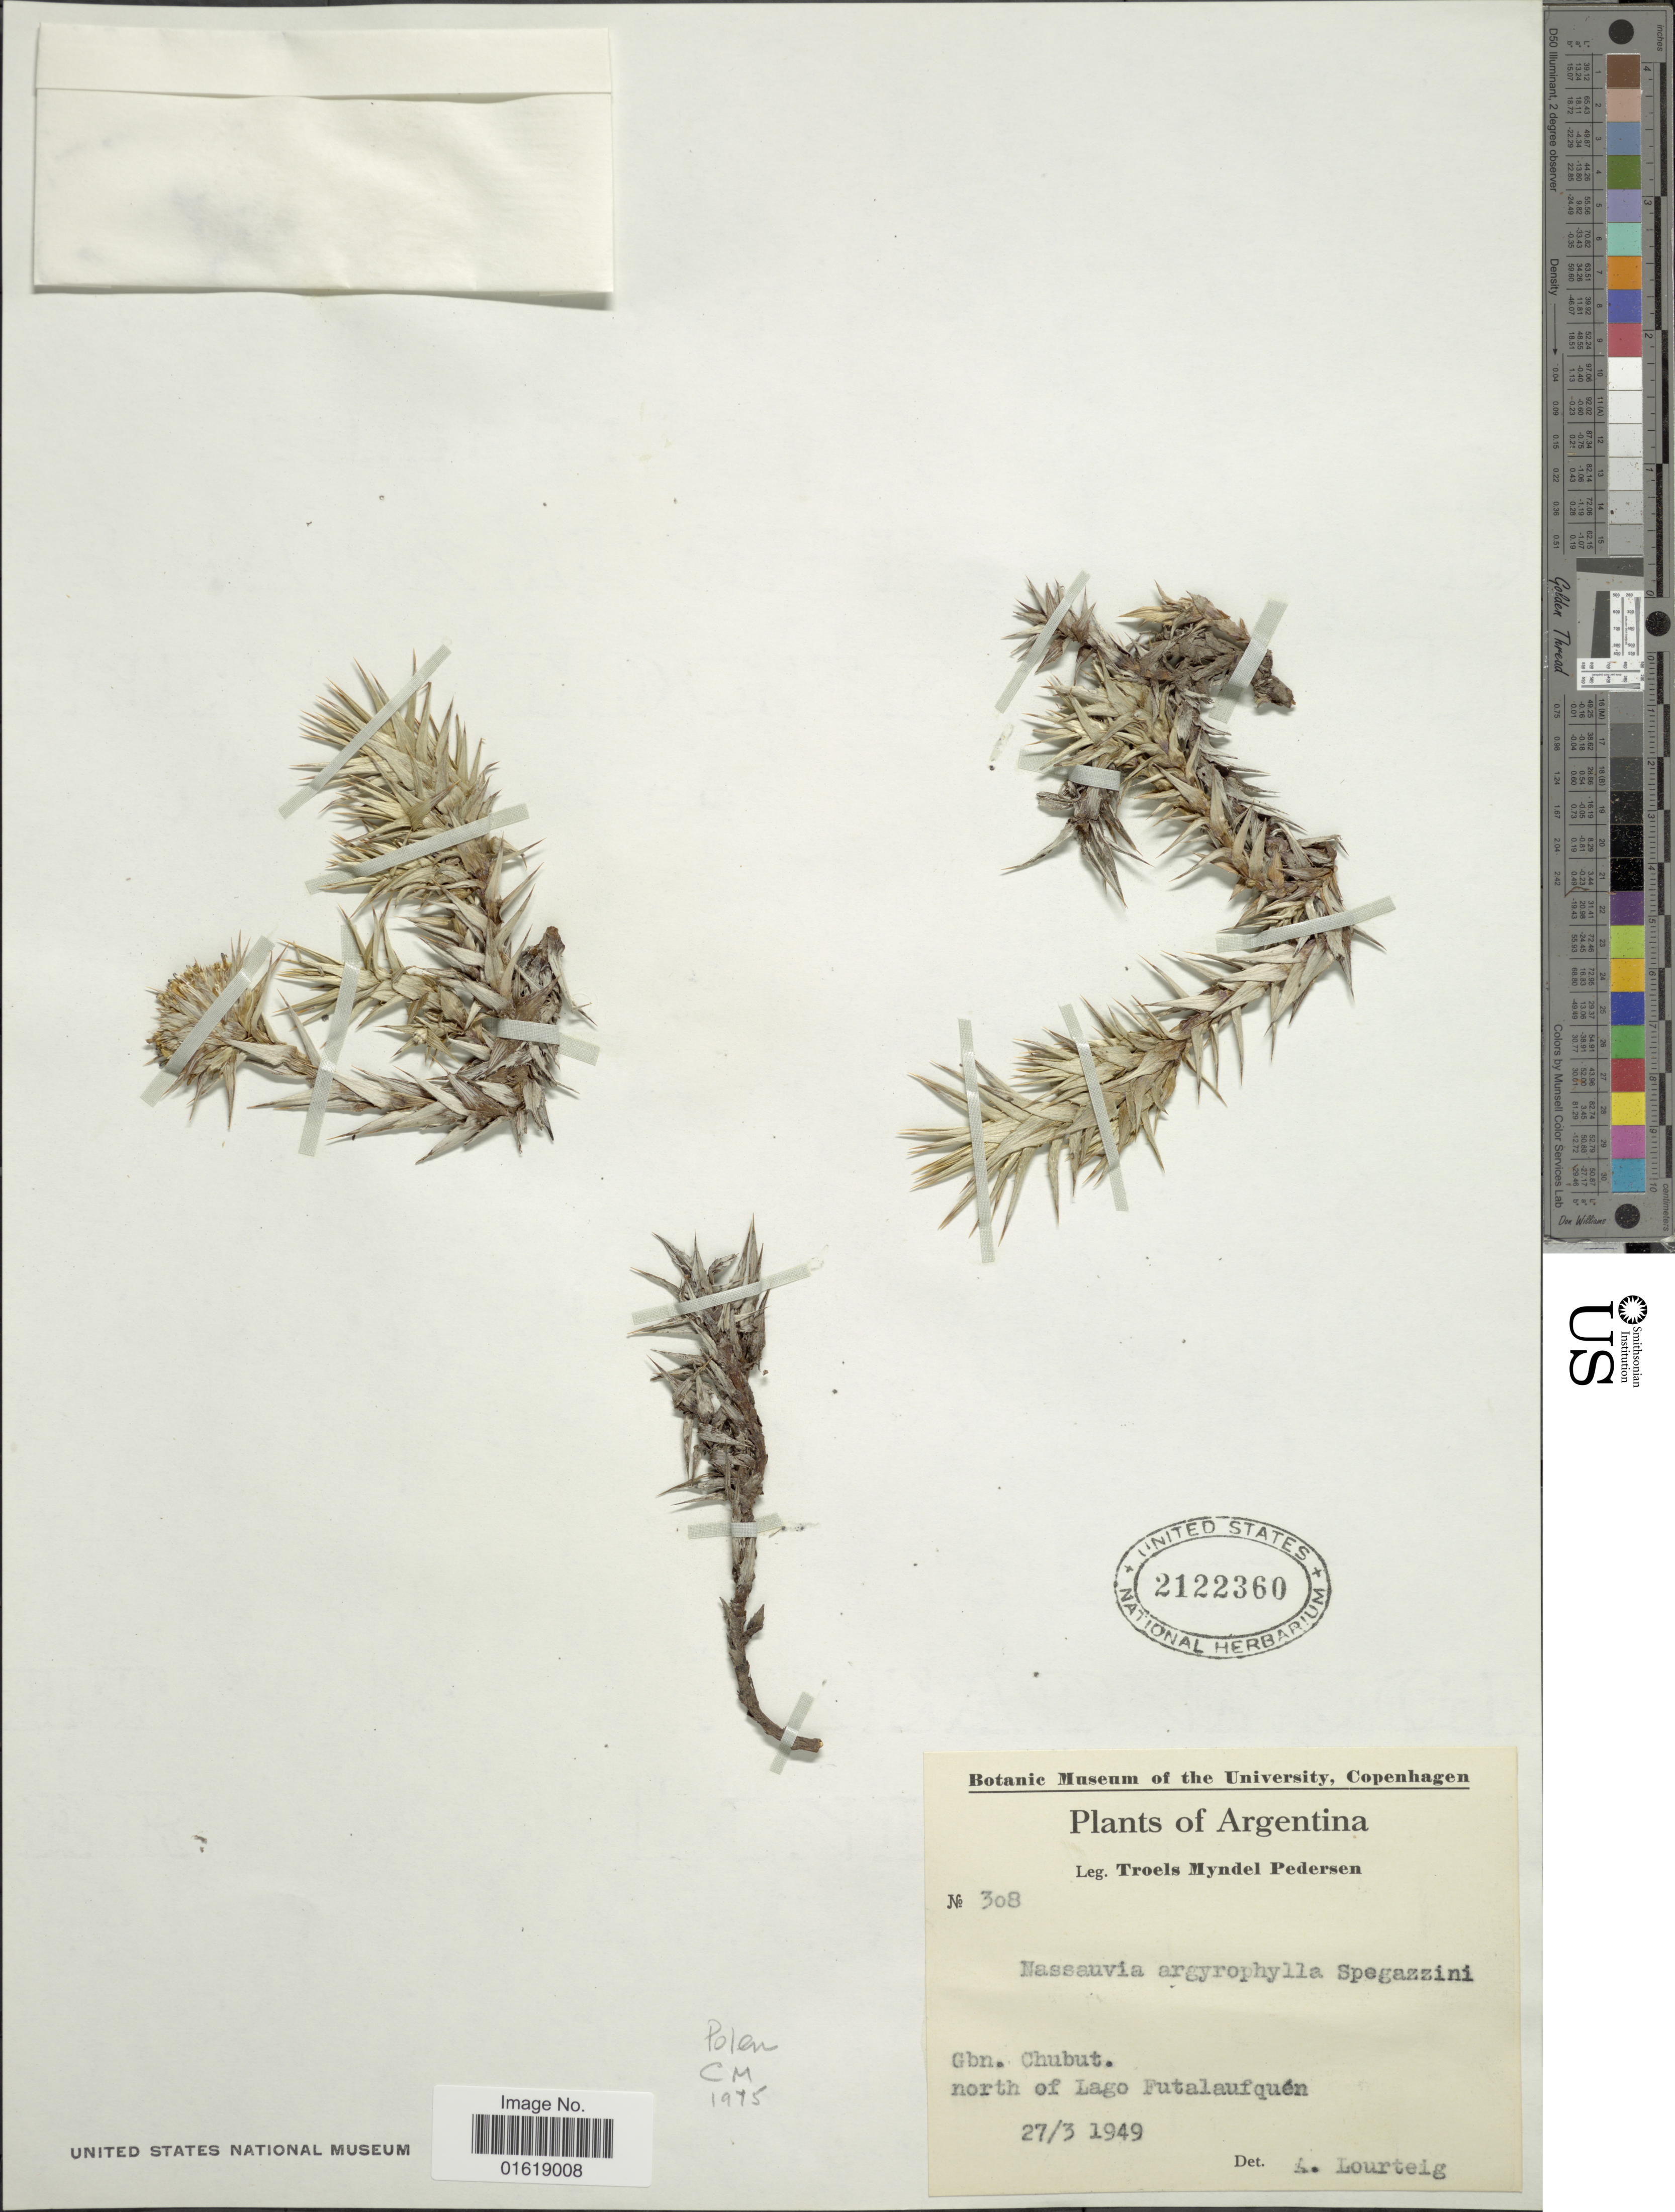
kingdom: Plantae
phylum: Tracheophyta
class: Magnoliopsida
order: Asterales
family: Asteraceae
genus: Nassauvia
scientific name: Nassauvia argyrophylla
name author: Speg. ex Cabrera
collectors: T. Pederson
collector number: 308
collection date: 1949-03-27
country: Argentina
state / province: Chubut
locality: Gbn. Chubut. North of Lago Futalaufquén.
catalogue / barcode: US 2122360